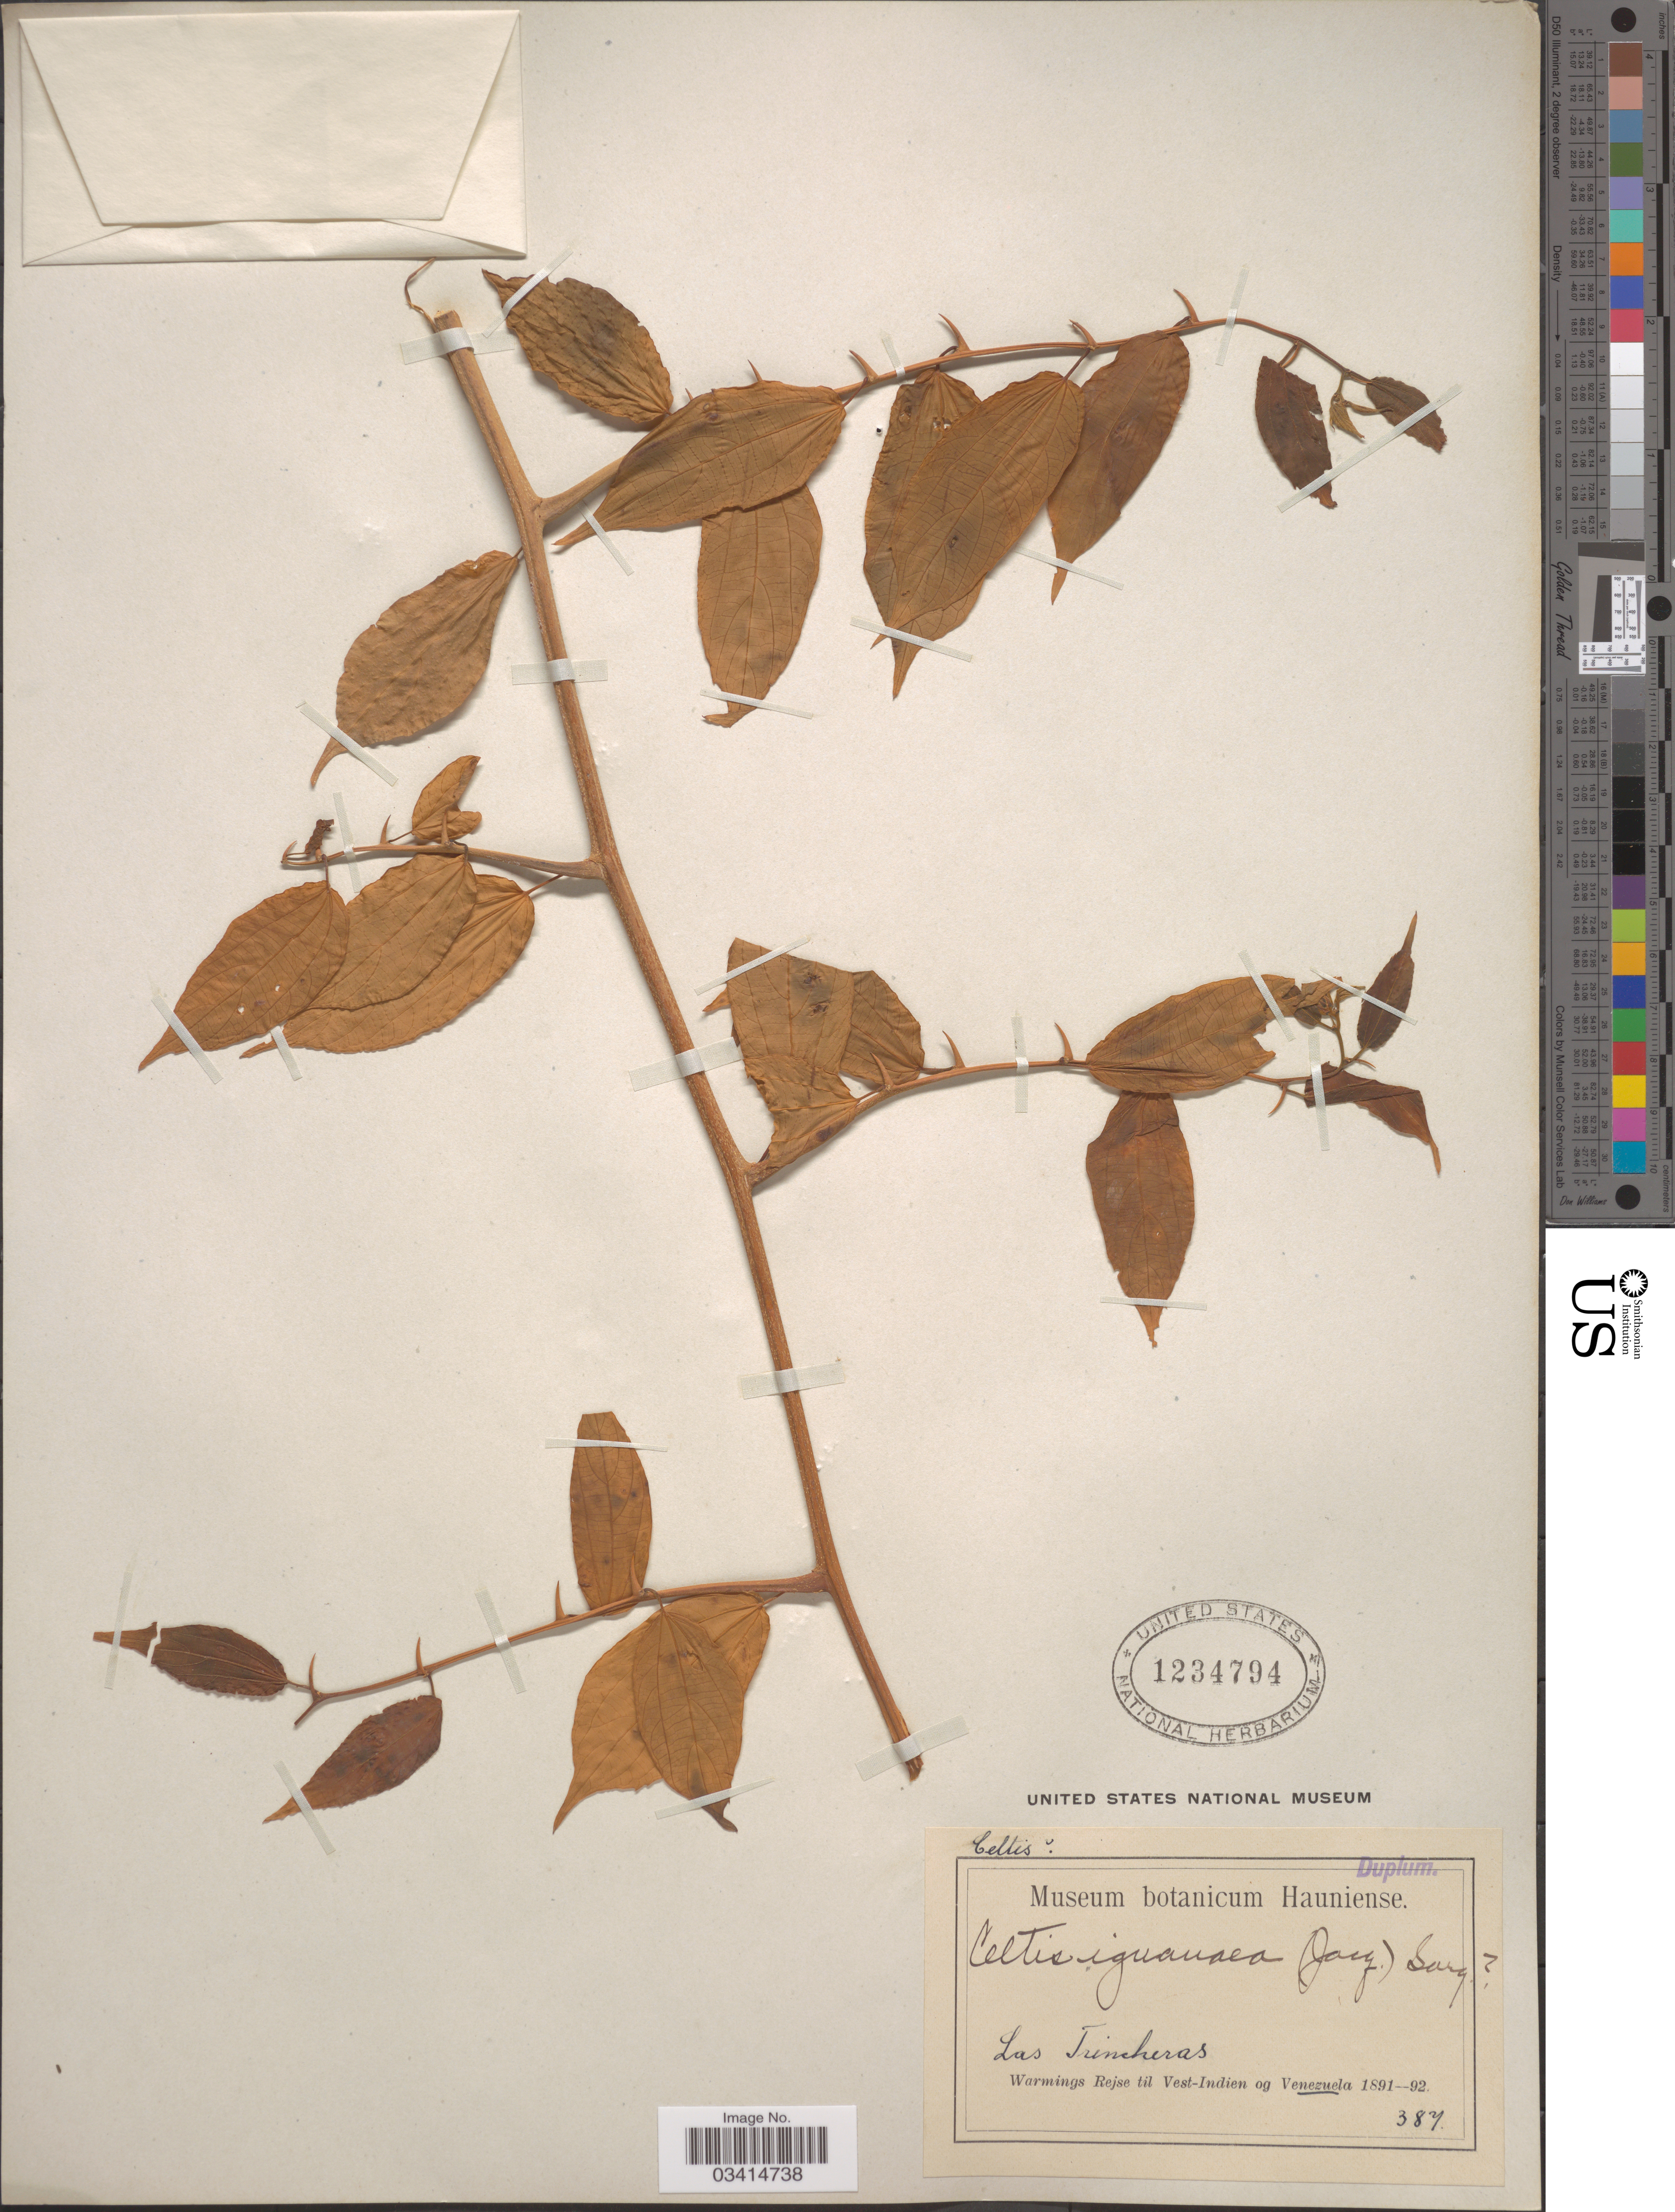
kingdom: Plantae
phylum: Tracheophyta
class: Magnoliopsida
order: Rosales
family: Cannabaceae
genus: Celtis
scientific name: Celtis iguanaea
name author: (Jacq.) Sarg.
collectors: -. Warmings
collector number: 387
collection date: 1891/1892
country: Venezuela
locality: Las Trincheras.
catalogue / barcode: US 1234794